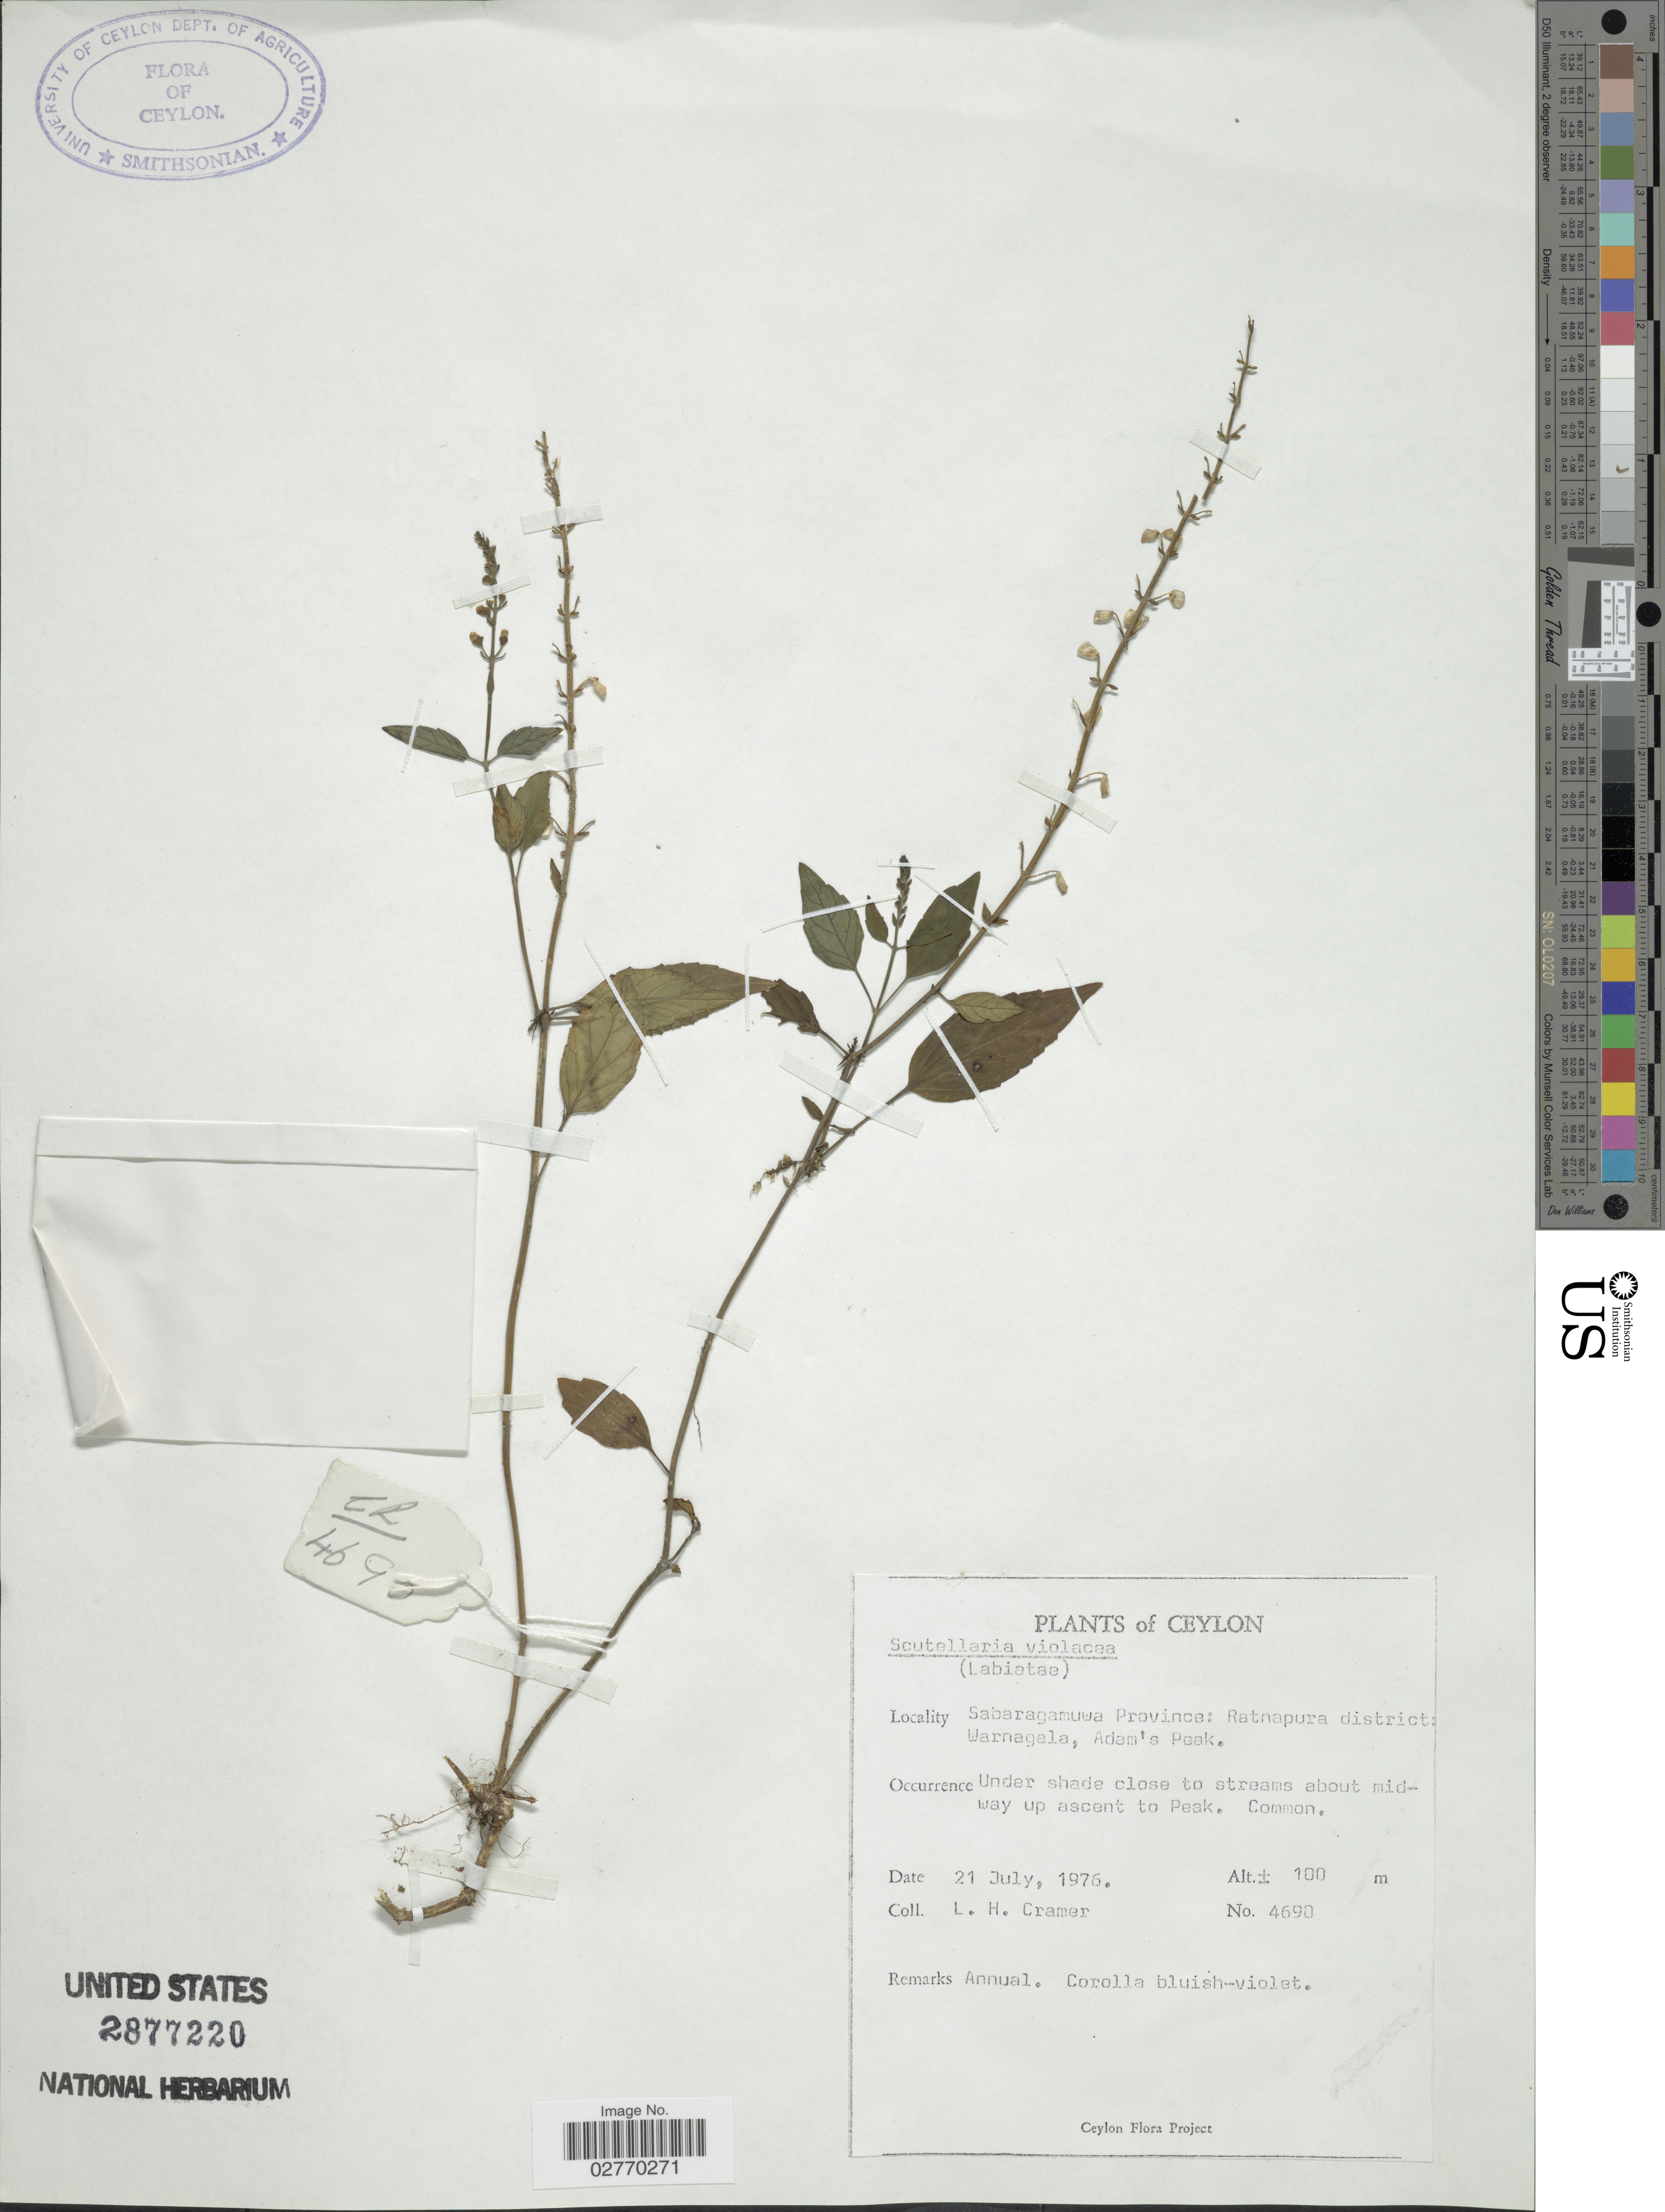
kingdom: Plantae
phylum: Tracheophyta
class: Magnoliopsida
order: Lamiales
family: Lamiaceae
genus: Scutellaria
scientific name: Scutellaria violacea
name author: B. Heyne ex Benth.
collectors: L. H. Cramer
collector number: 4690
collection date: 1976-07-21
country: Sri Lanka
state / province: Sabaragamuwa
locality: Ratnapura district: Warnagala, Adam's Peak. Under shade close to streams about mid-way up ascent to Peak.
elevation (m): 100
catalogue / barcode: US 2877220